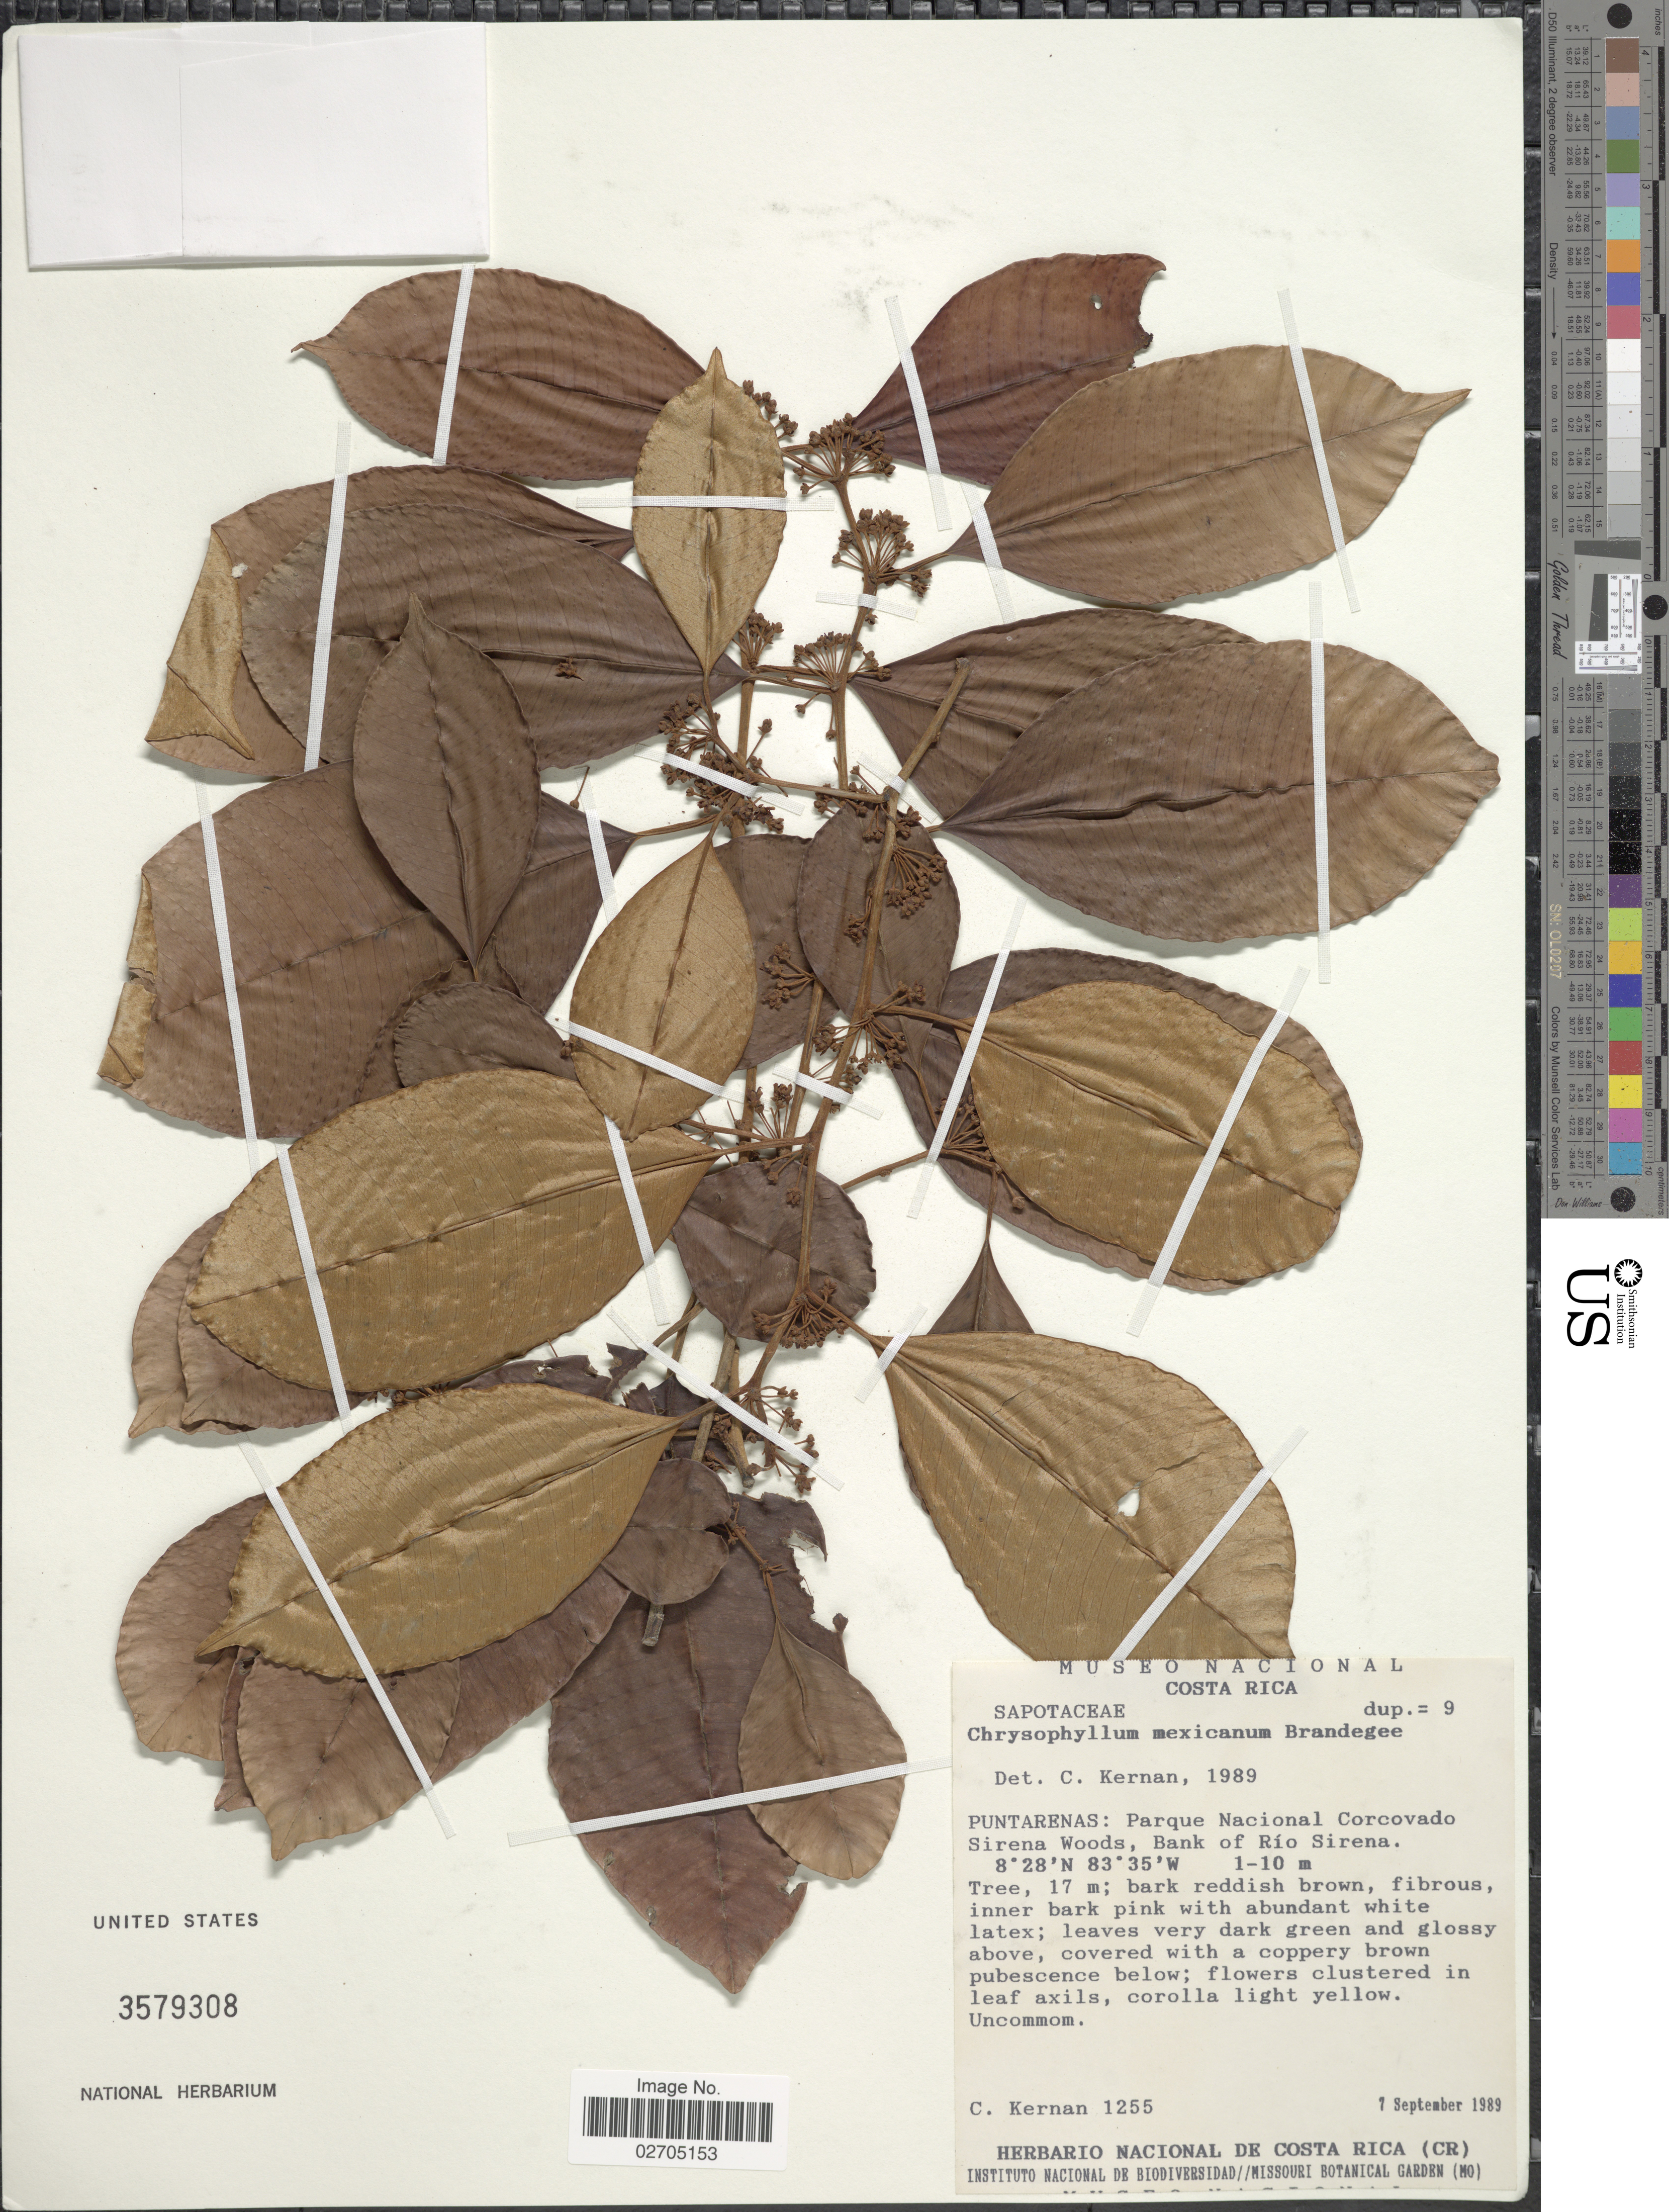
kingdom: Plantae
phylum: Tracheophyta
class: Magnoliopsida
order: Ericales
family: Sapotaceae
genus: Chrysophyllum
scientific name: Chrysophyllum mexicanum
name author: Brandegee ex Standl.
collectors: C. Kernan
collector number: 1255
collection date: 1989-09-07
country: Costa Rica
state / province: Puntarenas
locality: Parque Nacional Corcovado Sirena Woods, Bank of Rio Sirena.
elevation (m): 1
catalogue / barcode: US 3579308